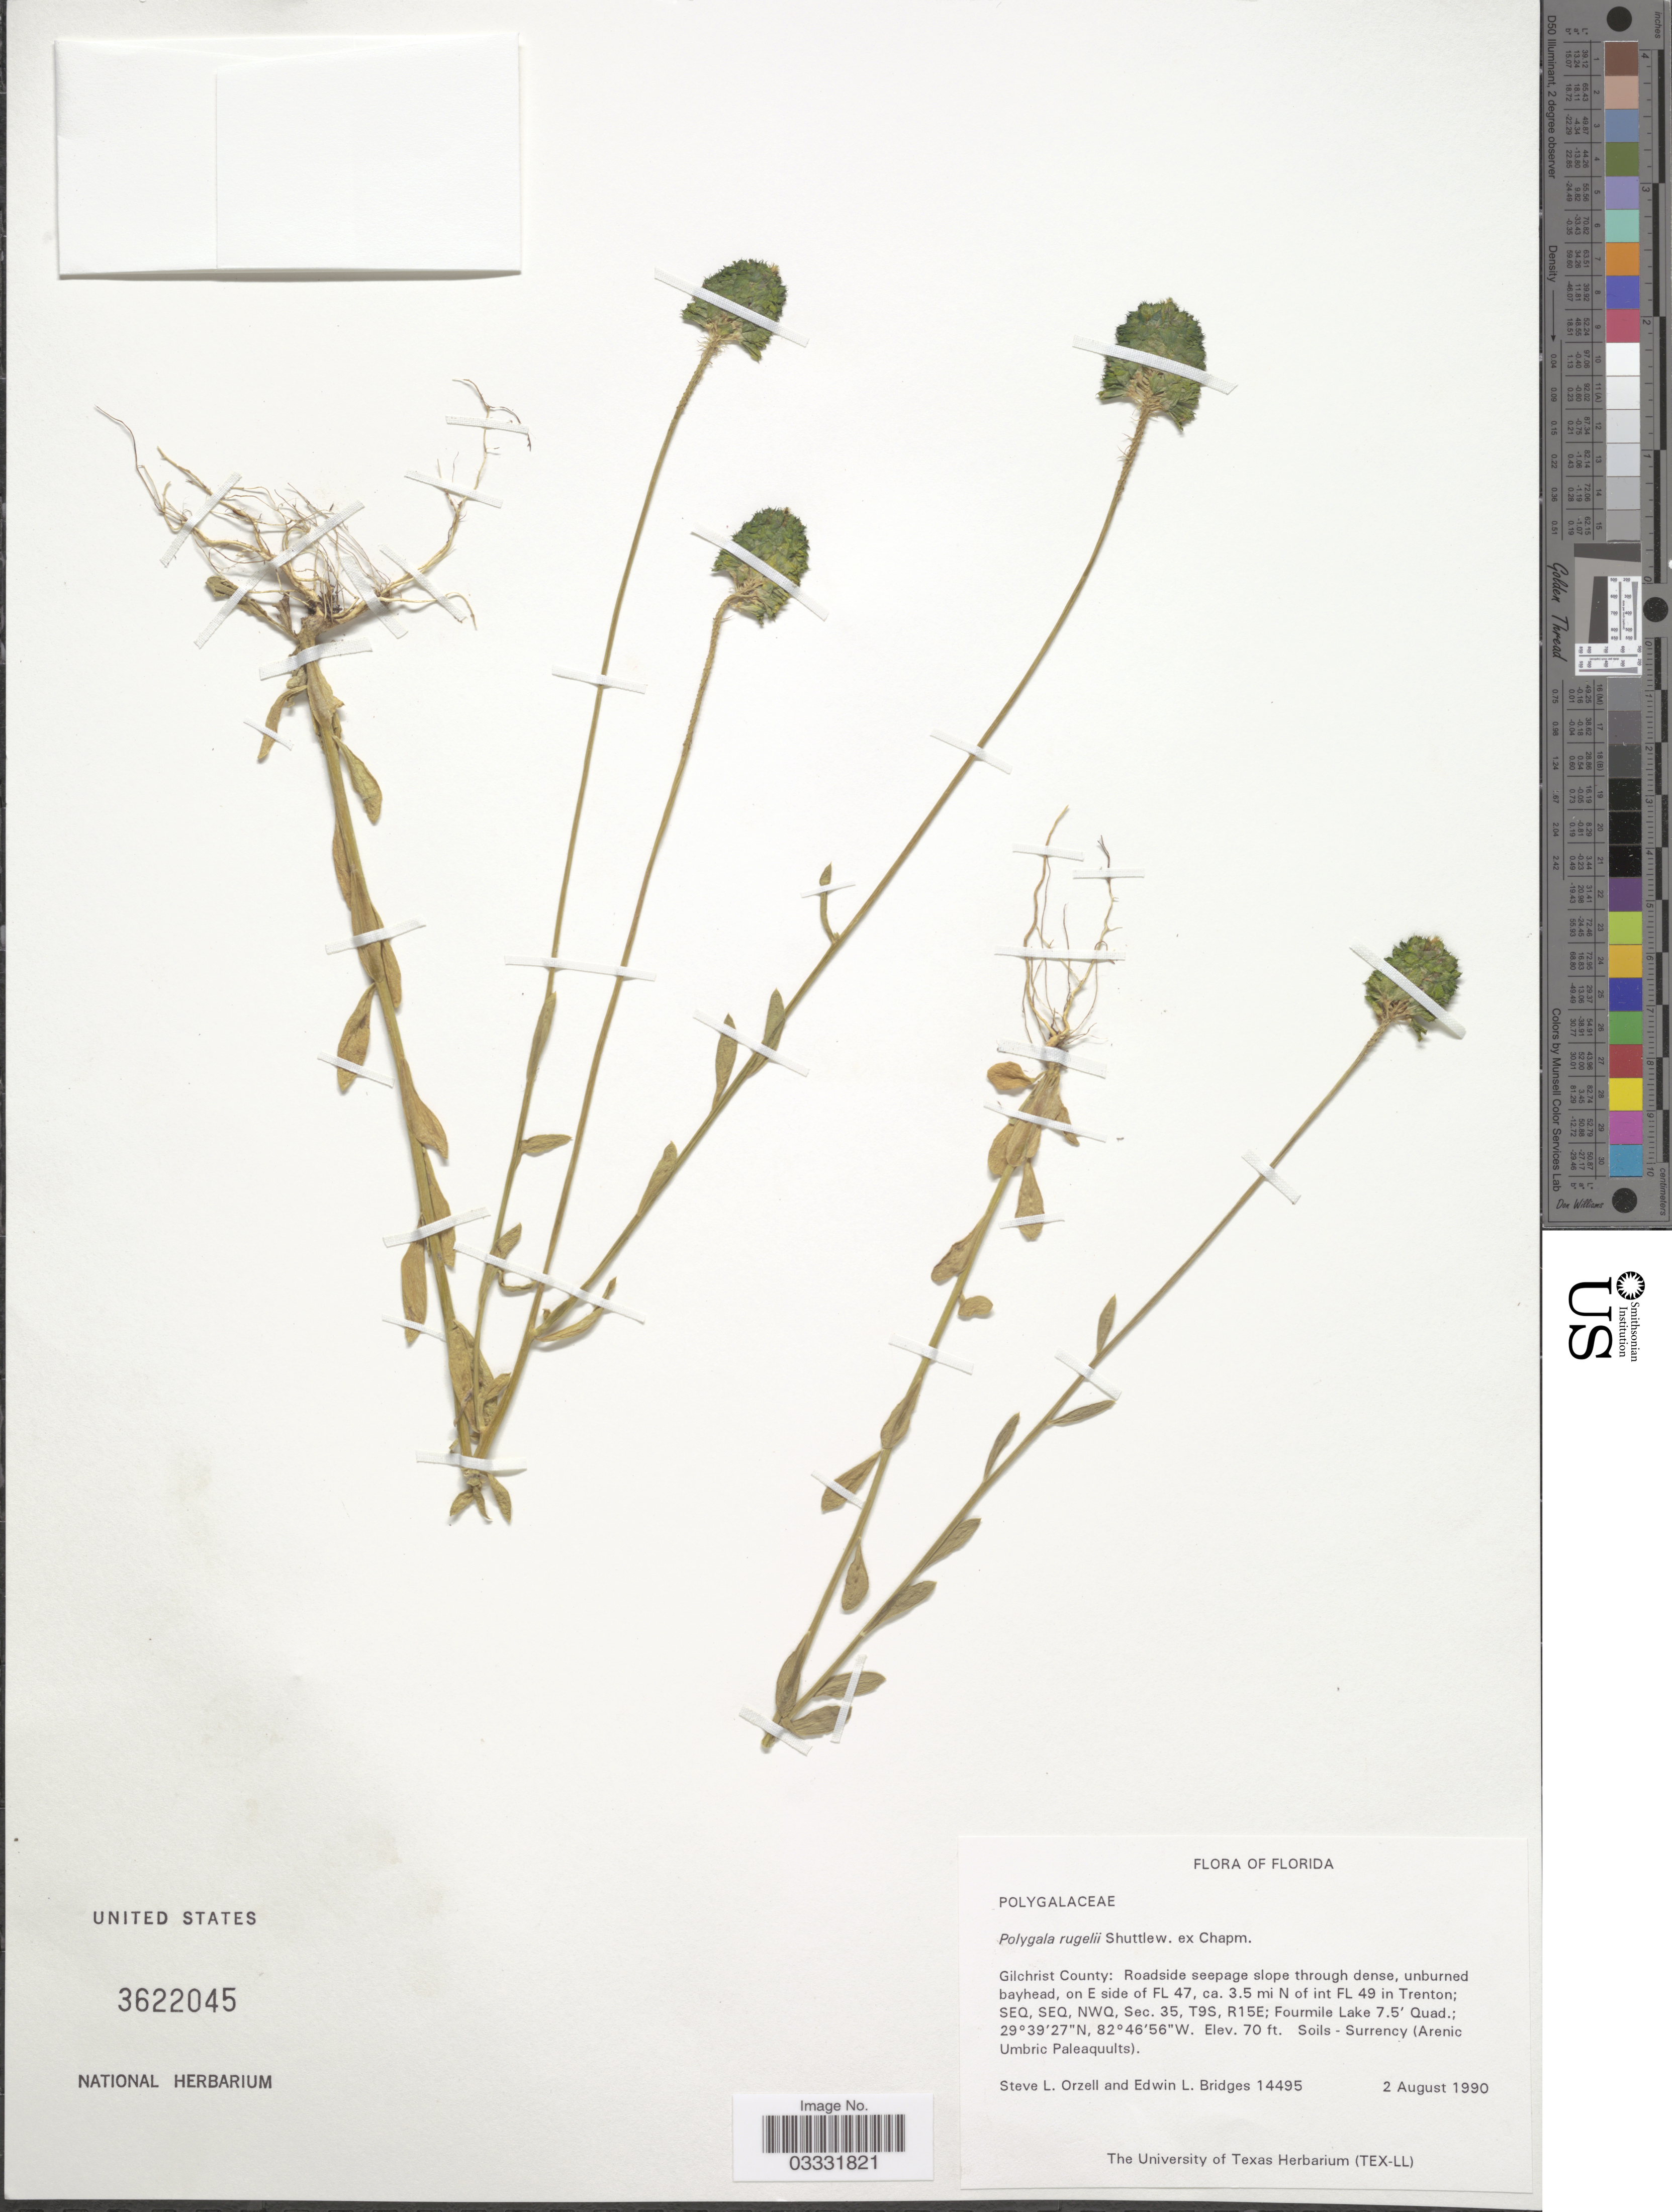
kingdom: Plantae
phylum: Tracheophyta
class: Magnoliopsida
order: Fabales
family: Polygalaceae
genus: Polygala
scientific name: Polygala rugelii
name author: Shuttlew. ex Chapm.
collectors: S. Orzell & E. Bridges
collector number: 14495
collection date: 1990-08-02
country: United States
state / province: Florida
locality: Gilchrist County: Roadside seepage slope through dense, unburned bayhead, on E side of Fl 47, ca. 3.5 mi N of int Fl 49 in Trenton; SEQ, SEQ, NWQ, Sec. 35, T9S, R15E; Fourmile Lake 7.5' Quad.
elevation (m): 21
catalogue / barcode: US 3622045